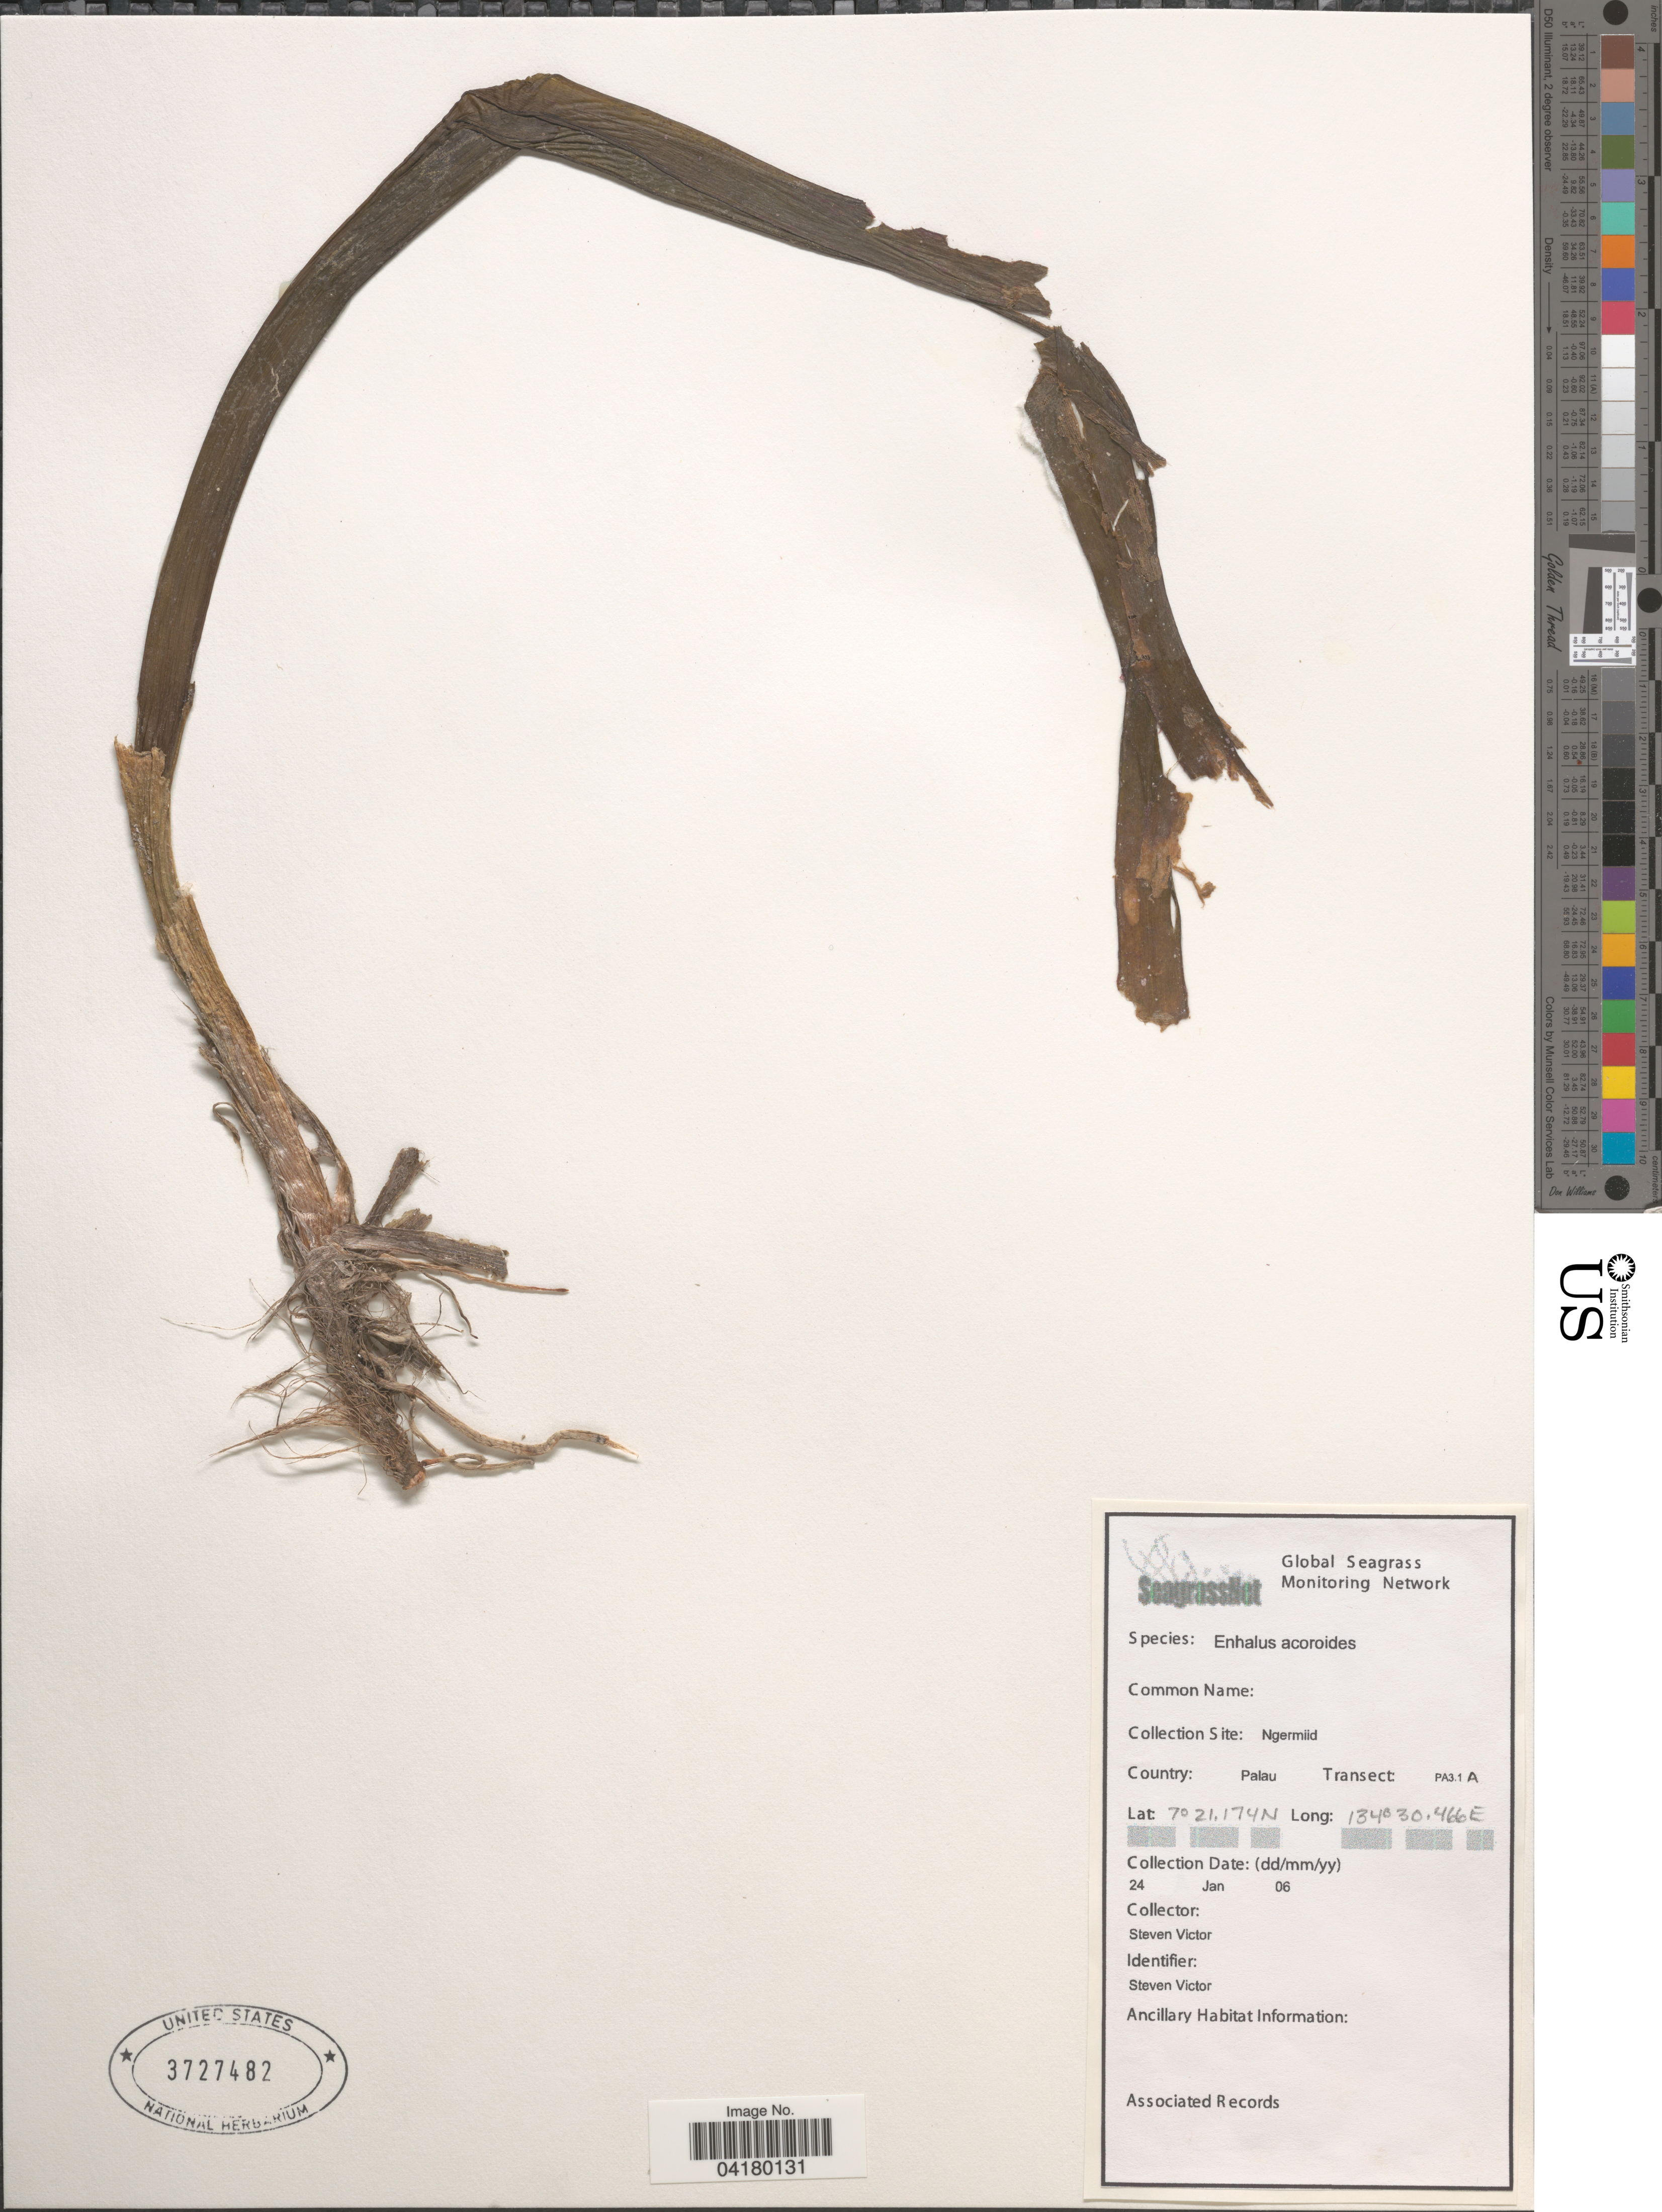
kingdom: Plantae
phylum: Tracheophyta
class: Liliopsida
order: Alismatales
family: Hydrocharitaceae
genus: Enhalus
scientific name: Enhalus acoroides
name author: (L. f.) Royle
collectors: S. Victor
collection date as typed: Transcribed d/m/y: 24/1/6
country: Palau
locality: Collection Site: Ngermiid. Country: Palau. Transect: PA3.1A.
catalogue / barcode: US 3727482